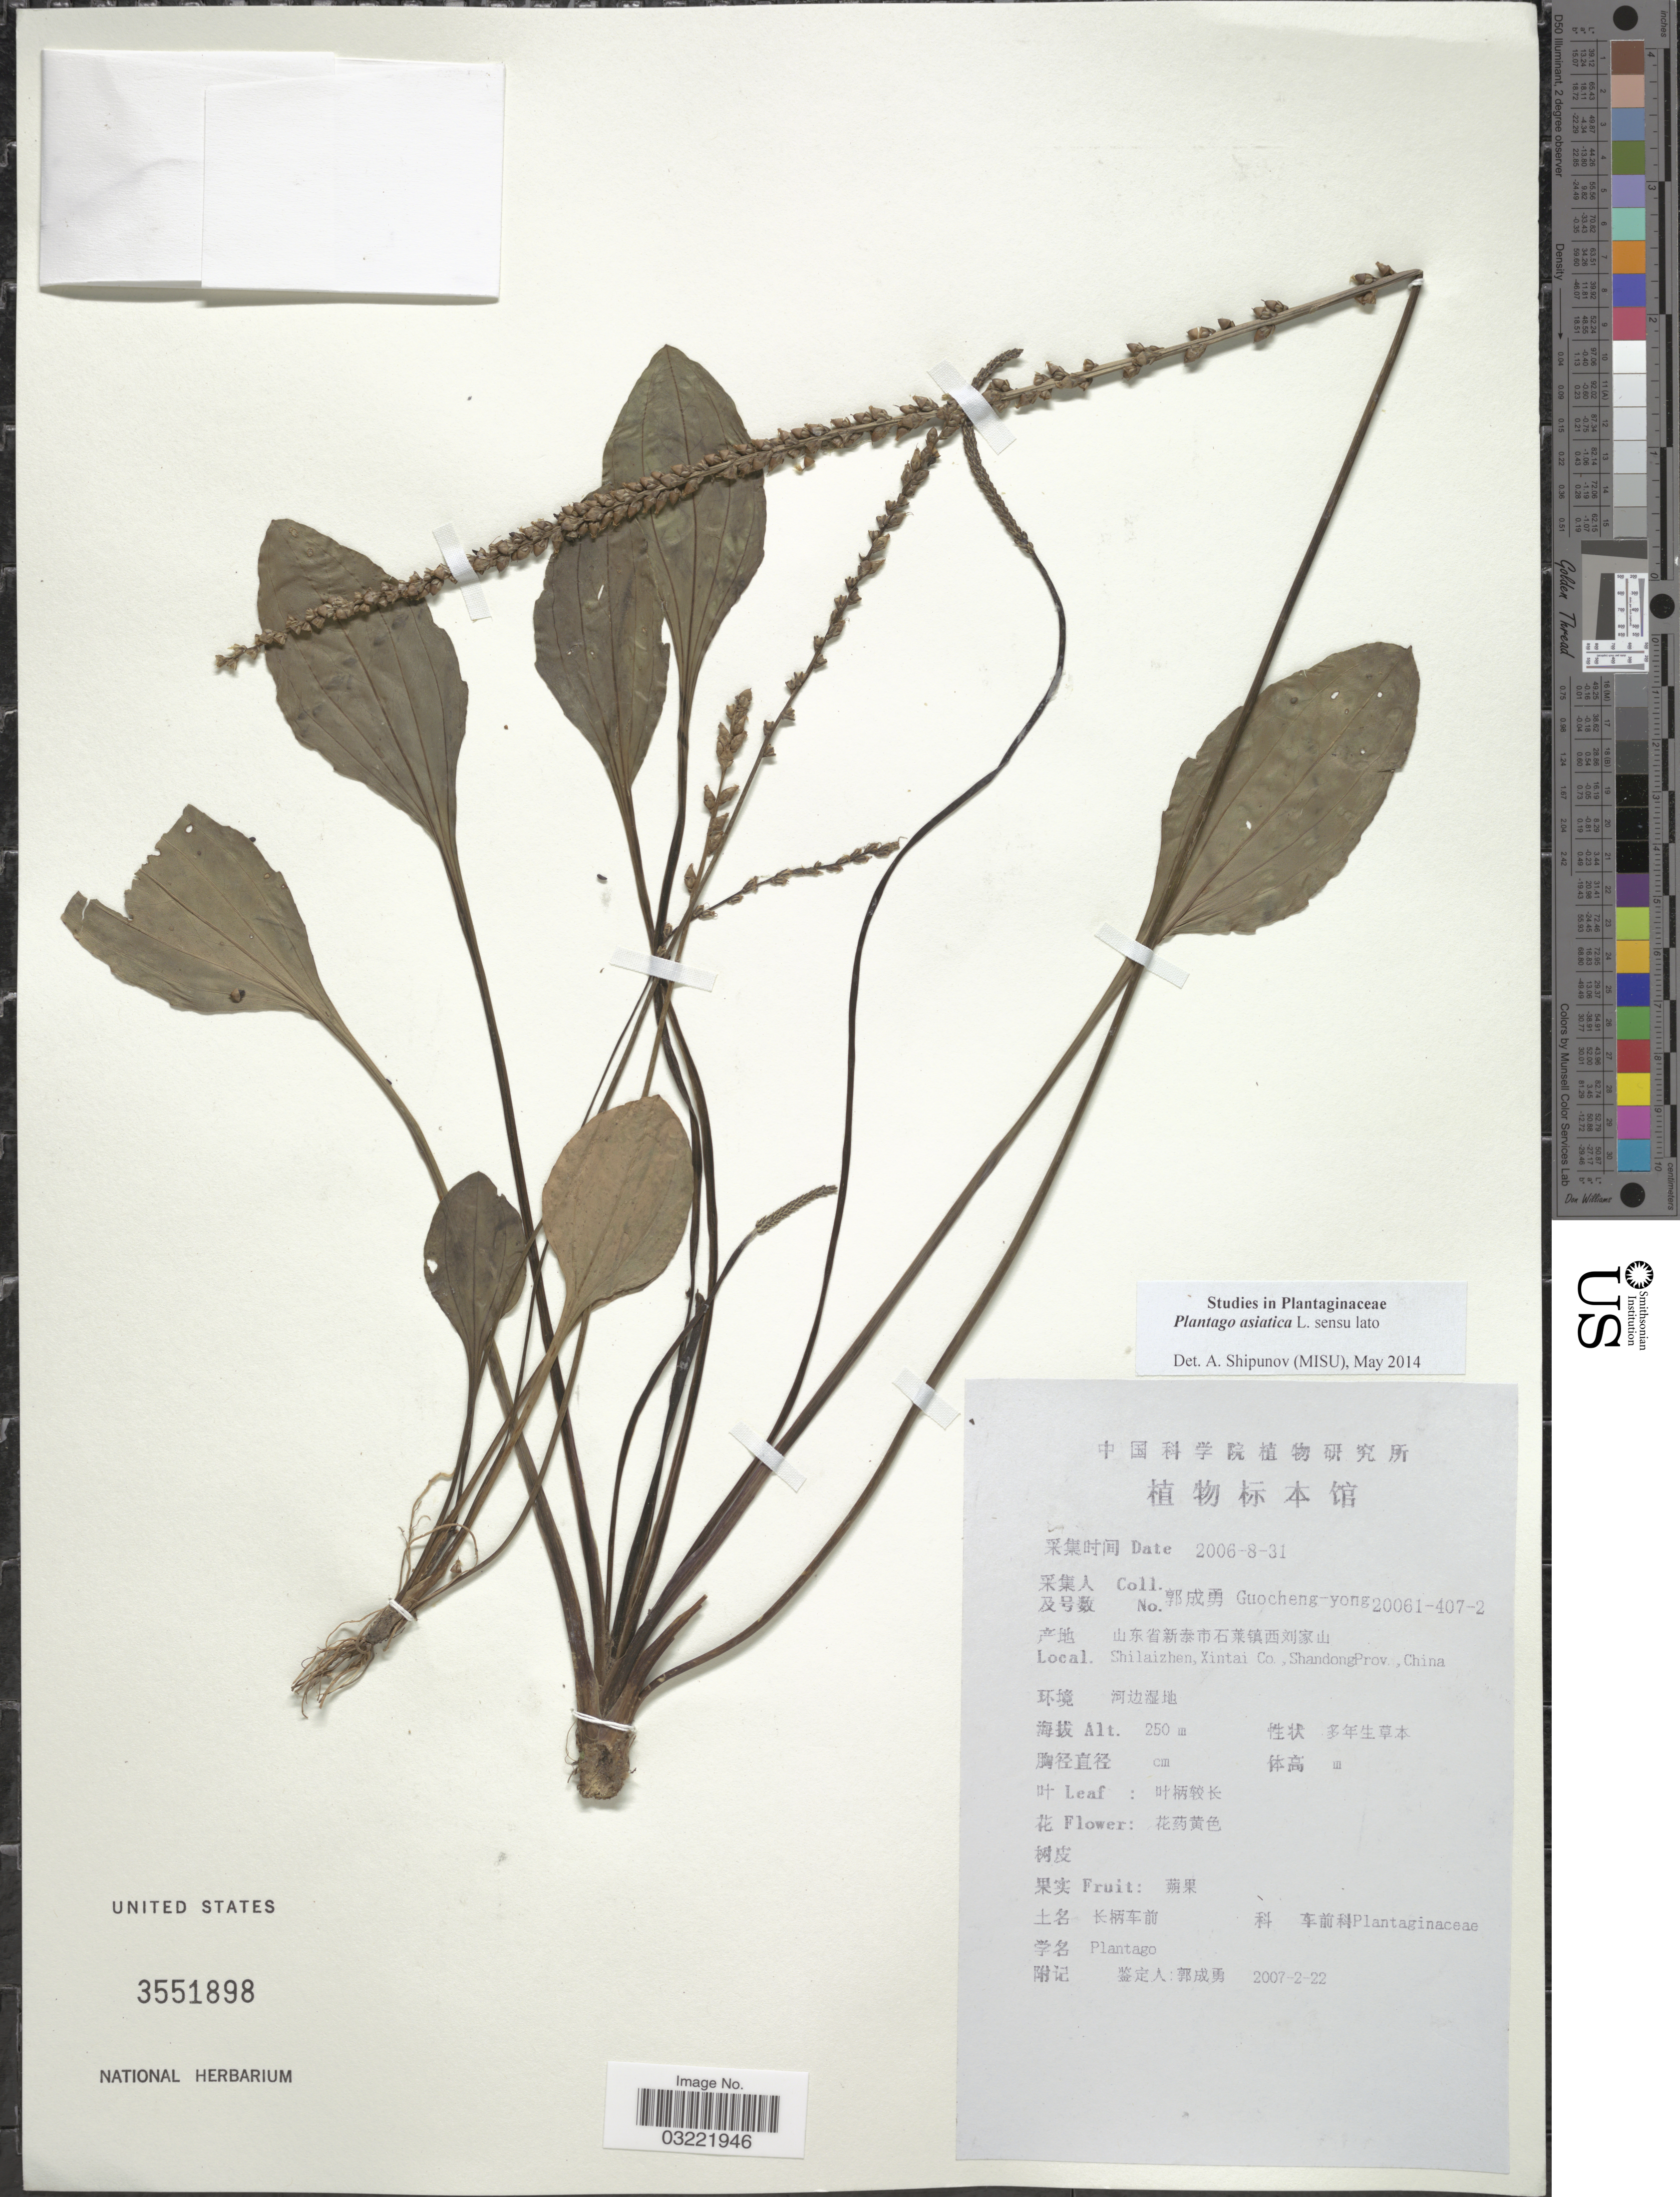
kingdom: Plantae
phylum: Tracheophyta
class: Magnoliopsida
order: Lamiales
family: Plantaginaceae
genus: Plantago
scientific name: Plantago asiatica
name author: L.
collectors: Guo cheng-yong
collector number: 20061-407-2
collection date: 2006-08-31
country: China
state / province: Shandong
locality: Shilaizhen, Xintai Co.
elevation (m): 250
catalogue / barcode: US 3551898